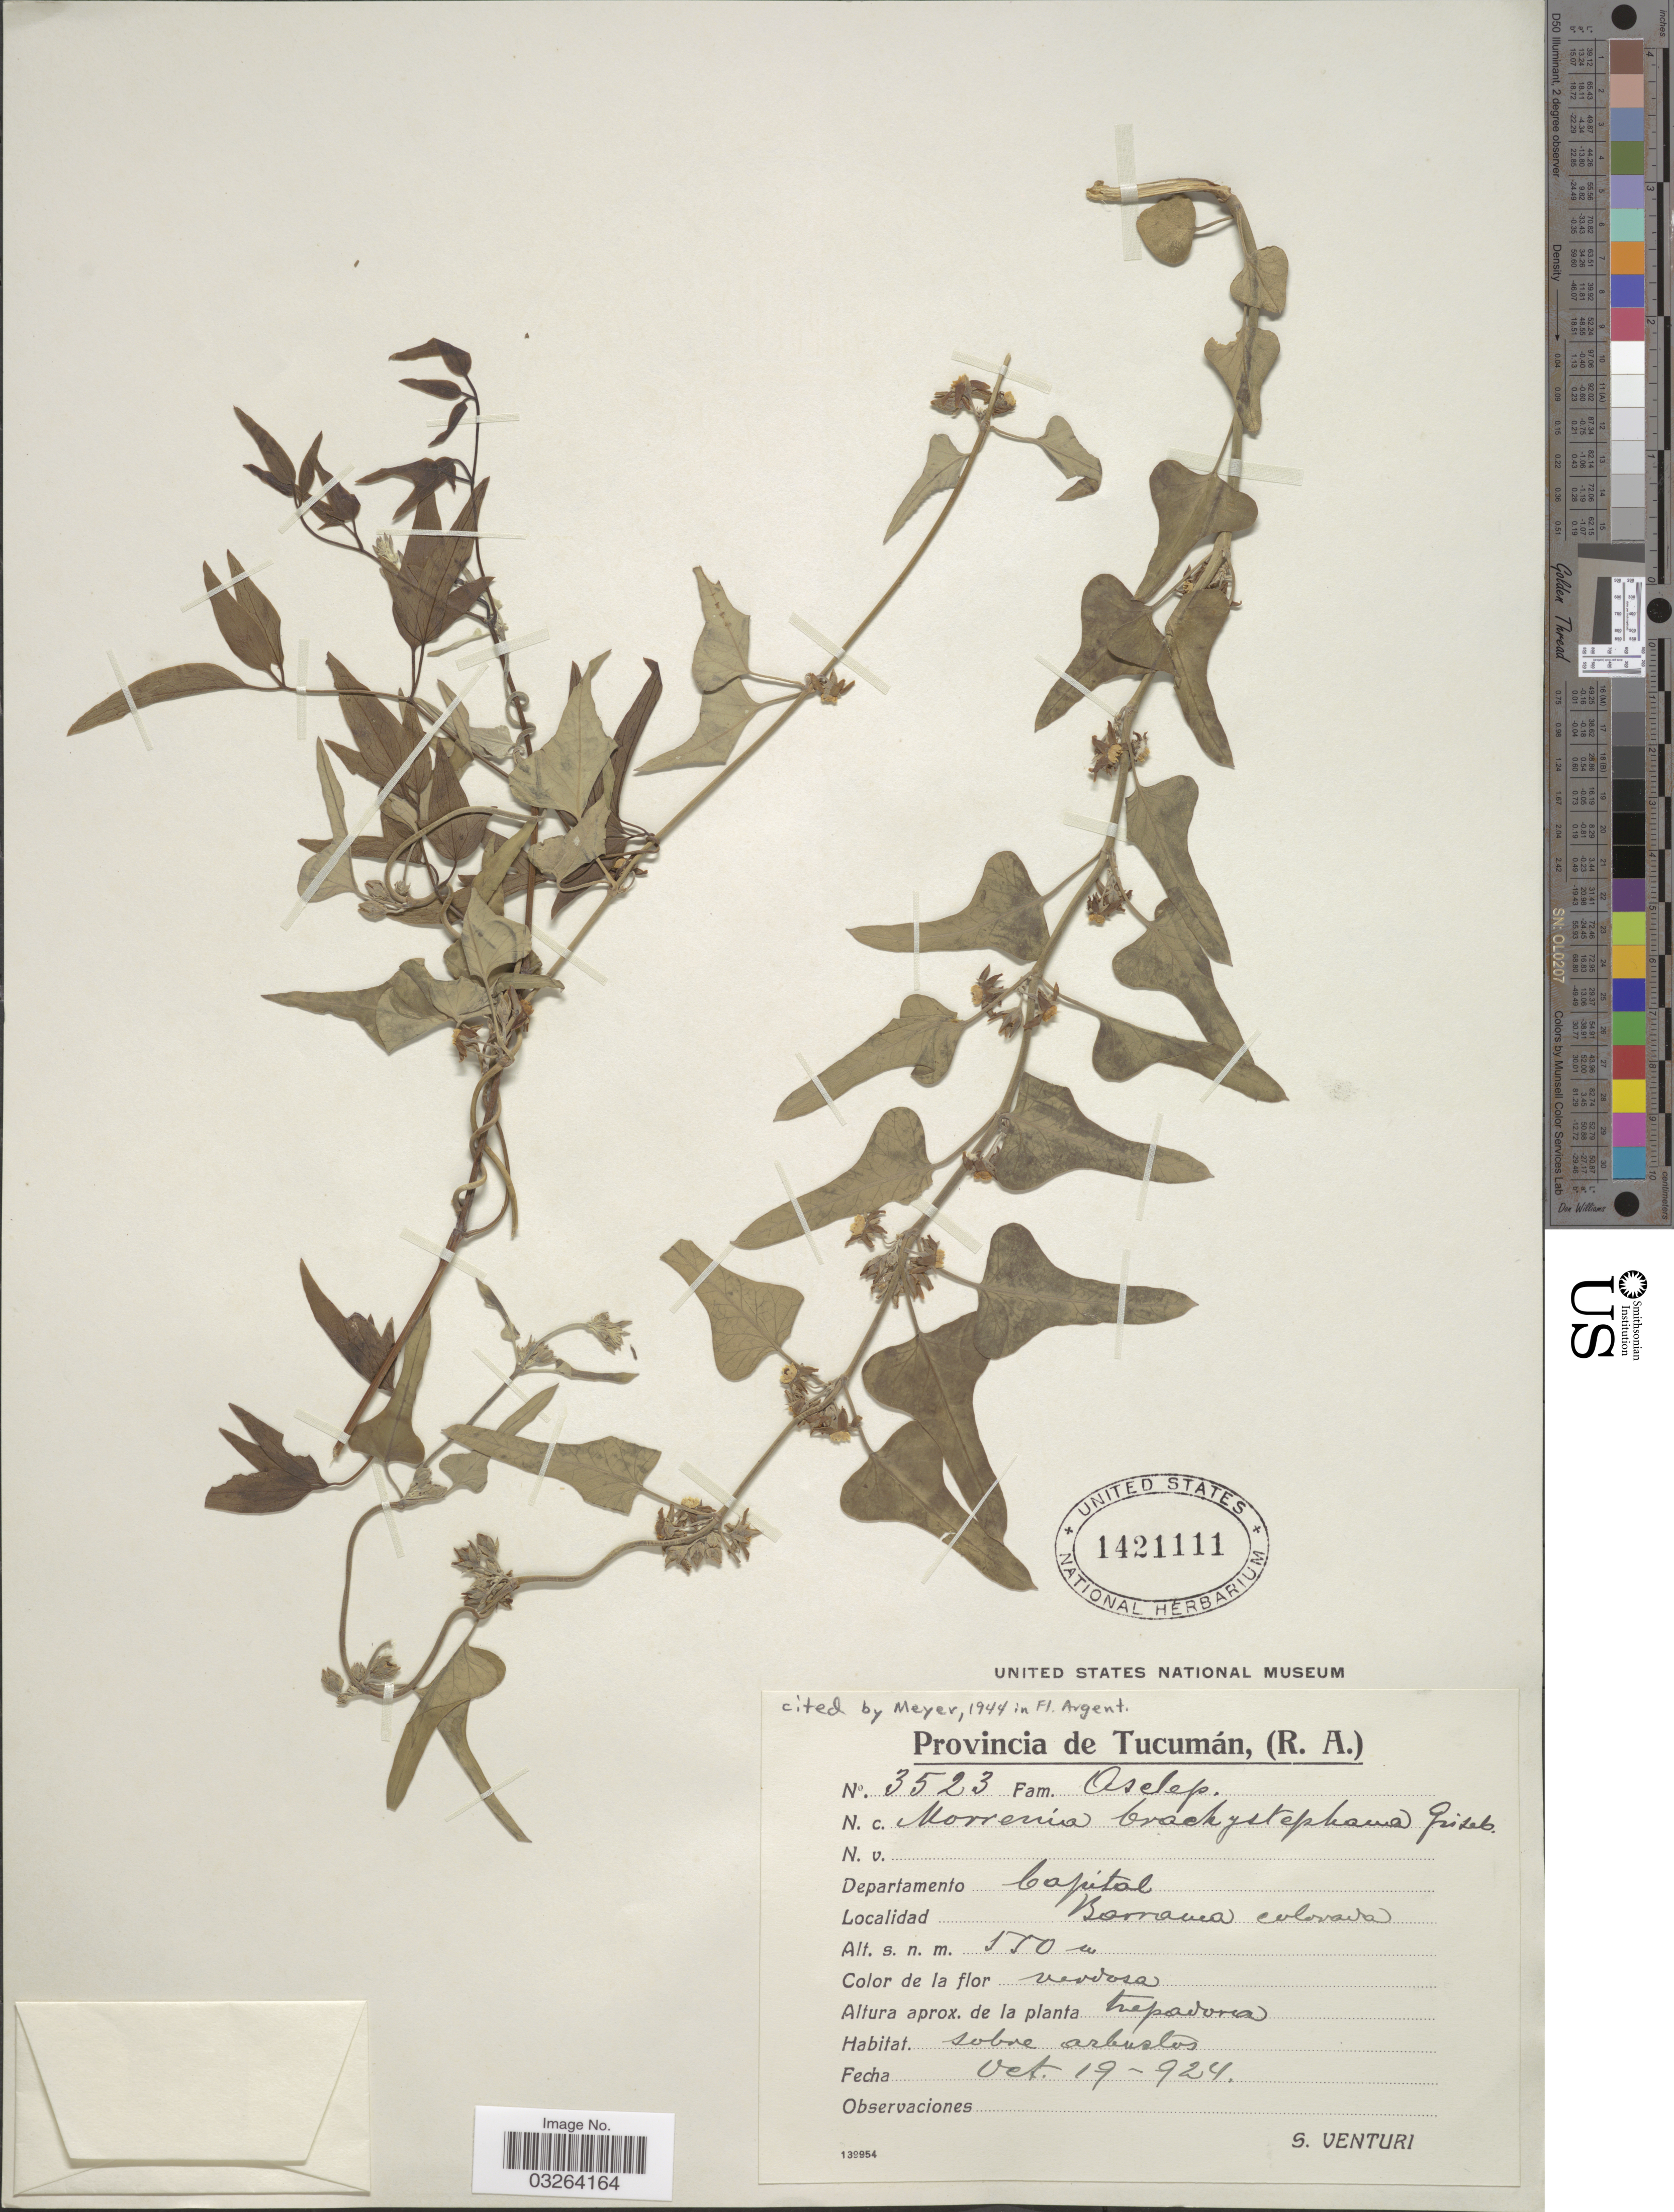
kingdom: Plantae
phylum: Tracheophyta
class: Magnoliopsida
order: Gentianales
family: Apocynaceae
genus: Morrenia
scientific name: Morrenia brachystephana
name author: Griseb.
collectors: S. Venturi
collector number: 3523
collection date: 1924-10-19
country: Argentina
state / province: Tucuman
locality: Provincia de Tucumán, (R. A.). Departamento Capital. Barranca Colorada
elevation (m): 550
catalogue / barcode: US 1421111